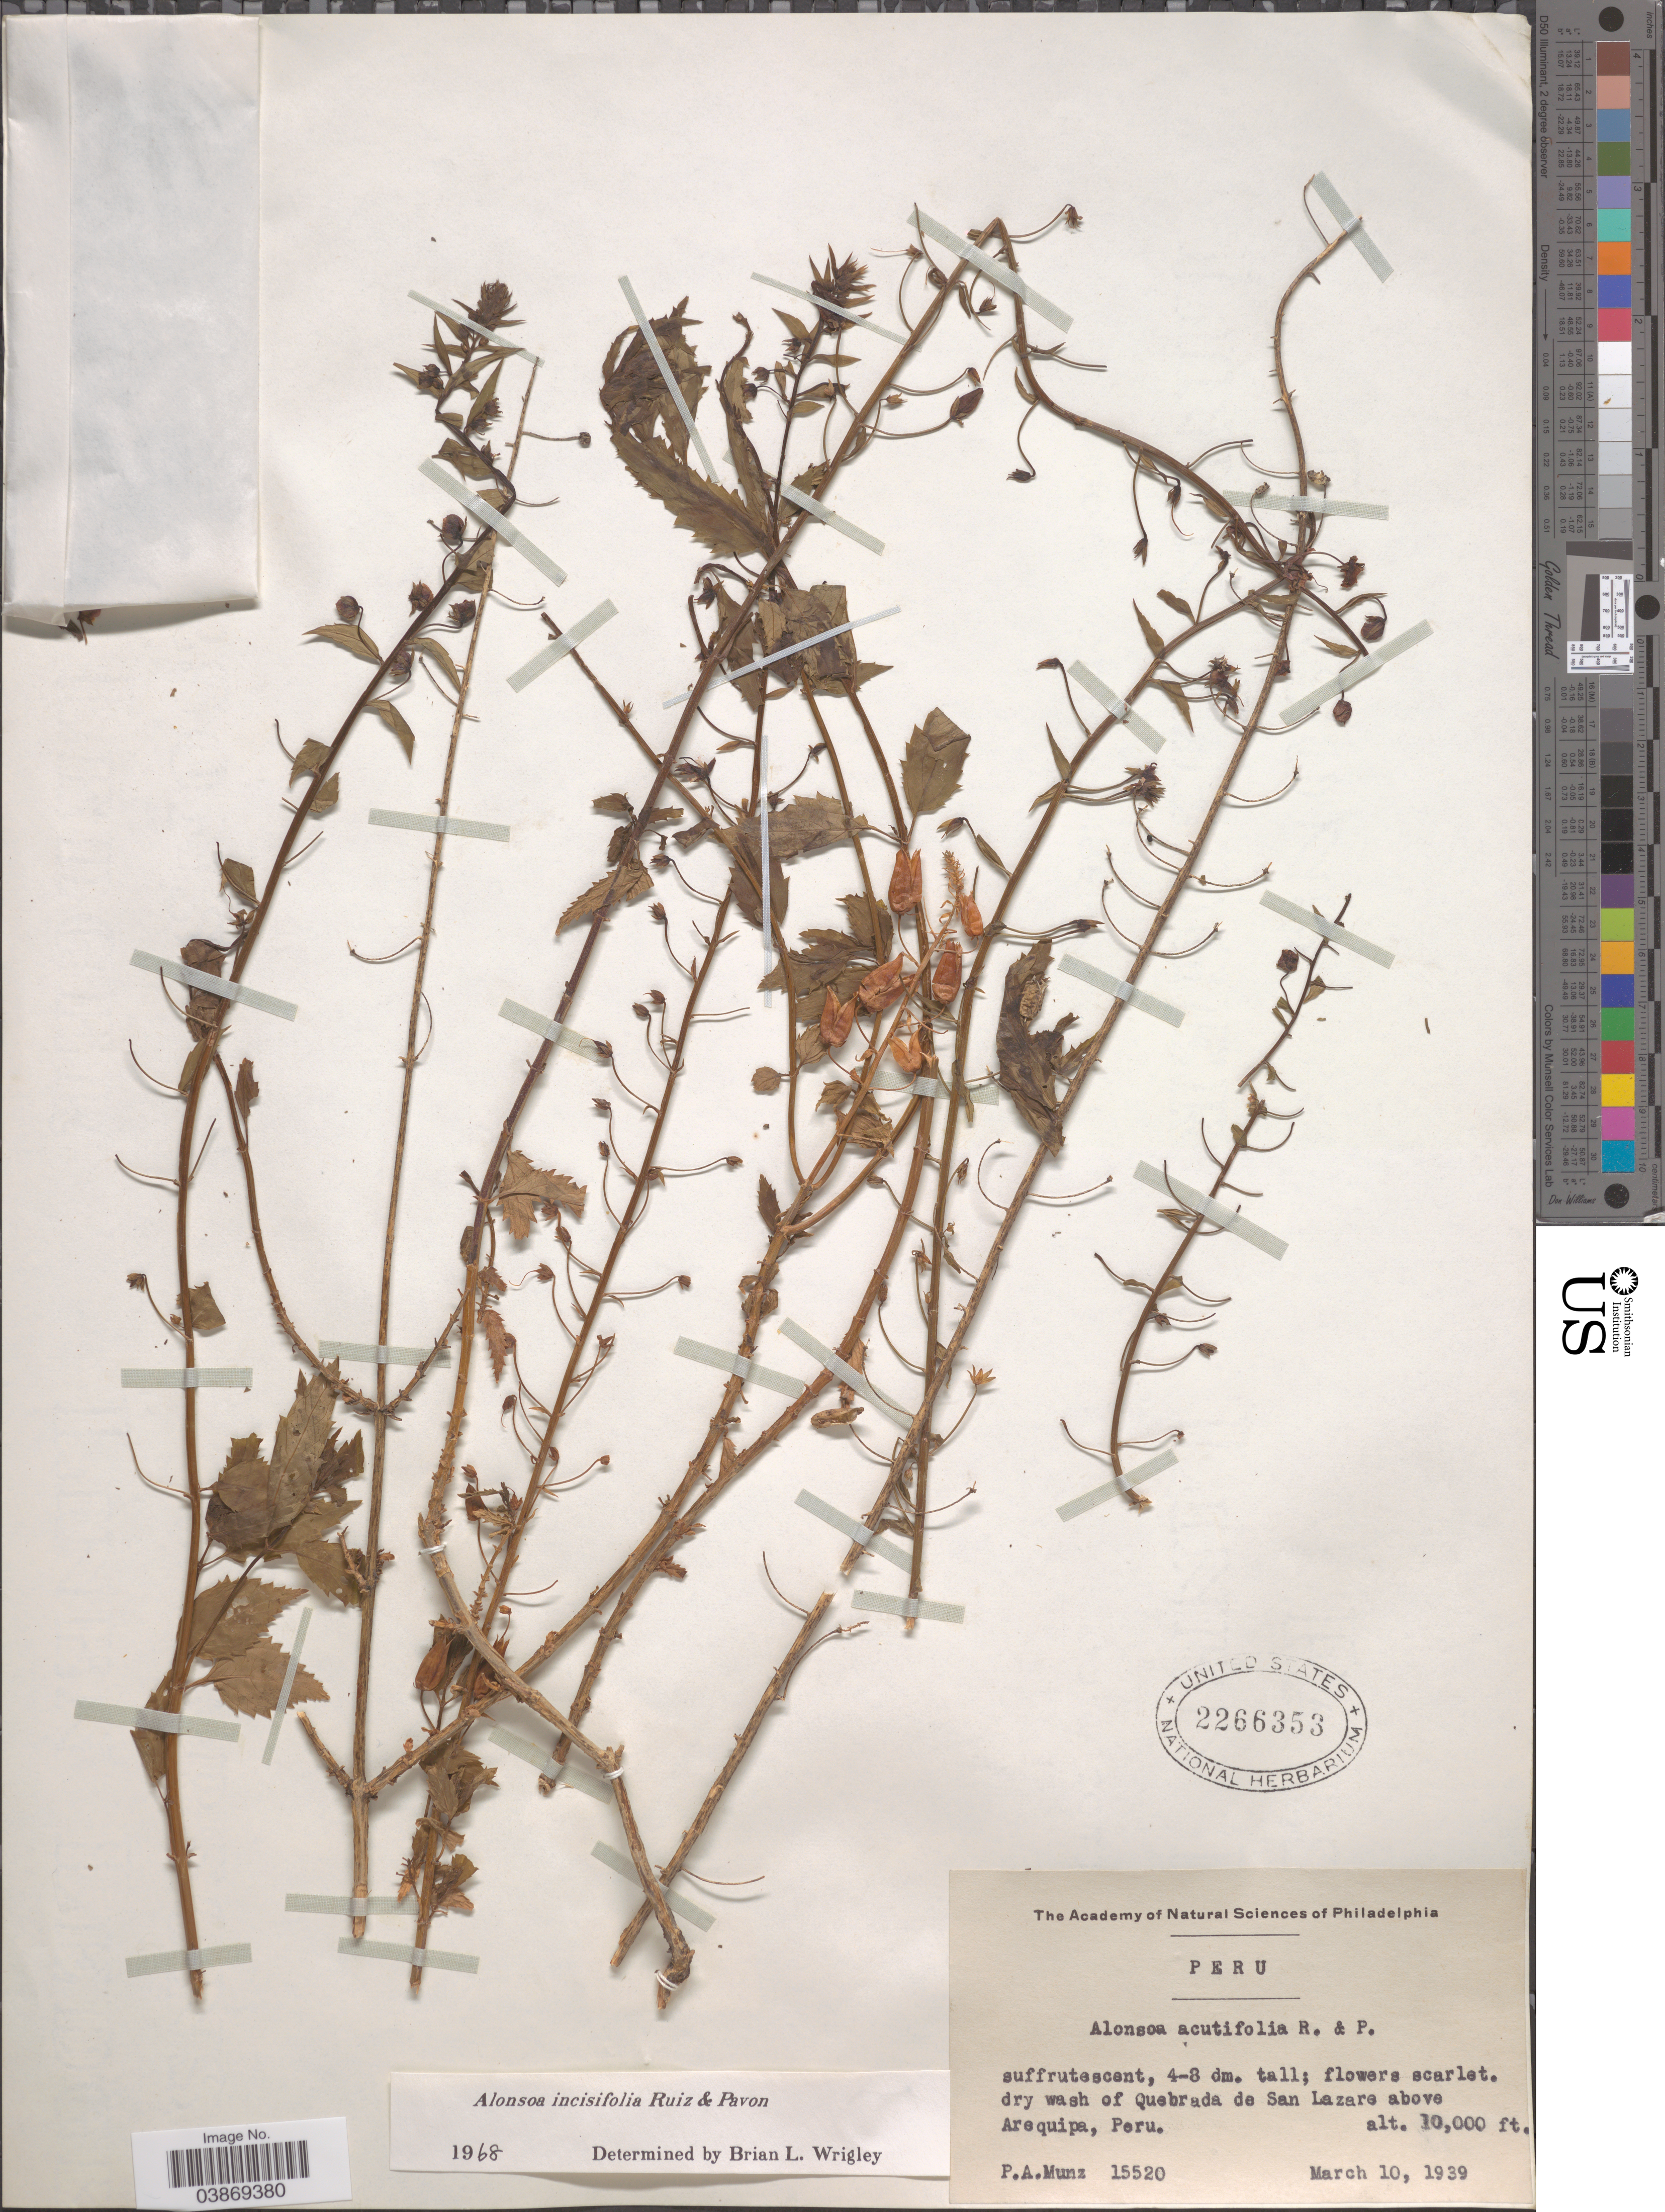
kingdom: Plantae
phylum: Tracheophyta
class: Magnoliopsida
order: Lamiales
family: Scrophulariaceae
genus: Alonsoa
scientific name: Alonsoa incisifolia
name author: Ruiz & Pav.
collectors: P. A. Munz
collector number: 15520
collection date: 1939-03-10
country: Peru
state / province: Arequipa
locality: Dry wash of Quebrada de San Lazare above Arequipa.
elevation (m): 3048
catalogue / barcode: US 2266353